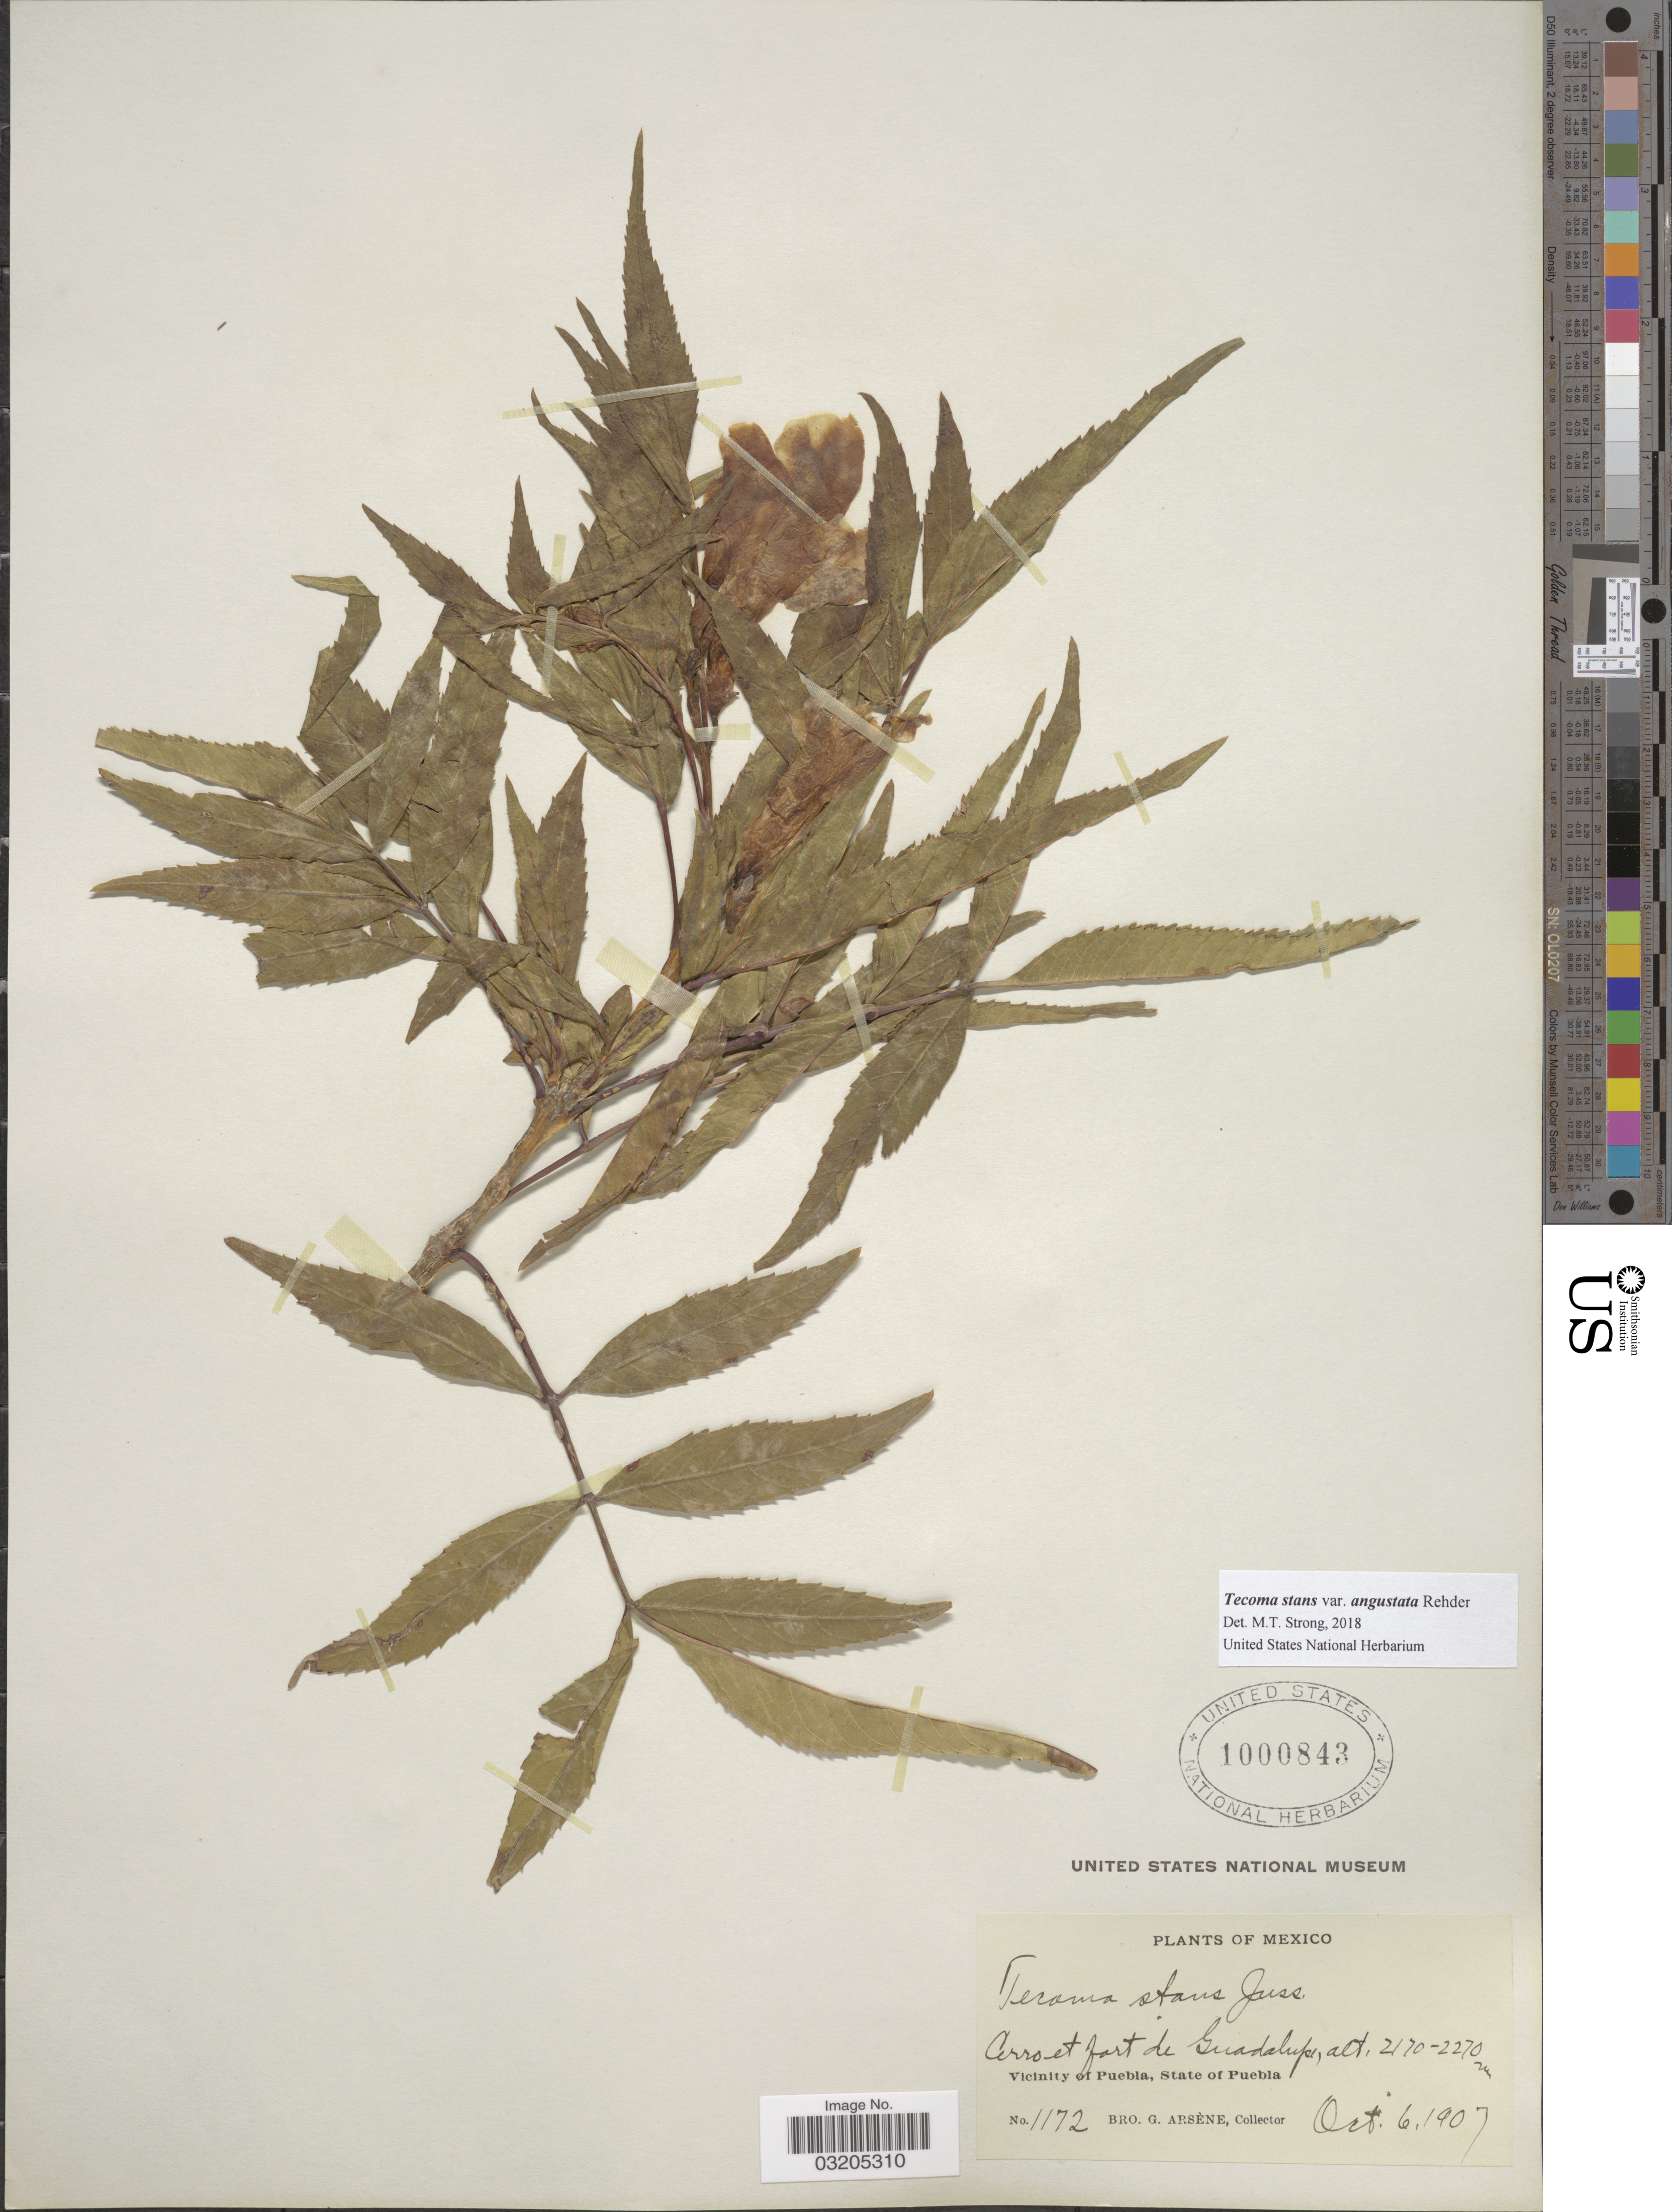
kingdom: Plantae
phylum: Tracheophyta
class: Magnoliopsida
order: Lamiales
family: Bignoniaceae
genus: Tecoma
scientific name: Tecoma stans var. angustata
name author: Rehder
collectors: Bro. G. Arsène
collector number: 1172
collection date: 1907-10-06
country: Mexico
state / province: Puebla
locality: Cerro et fort de Guadalupe. Vicinity of Puebla.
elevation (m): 2170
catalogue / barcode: US 1000843